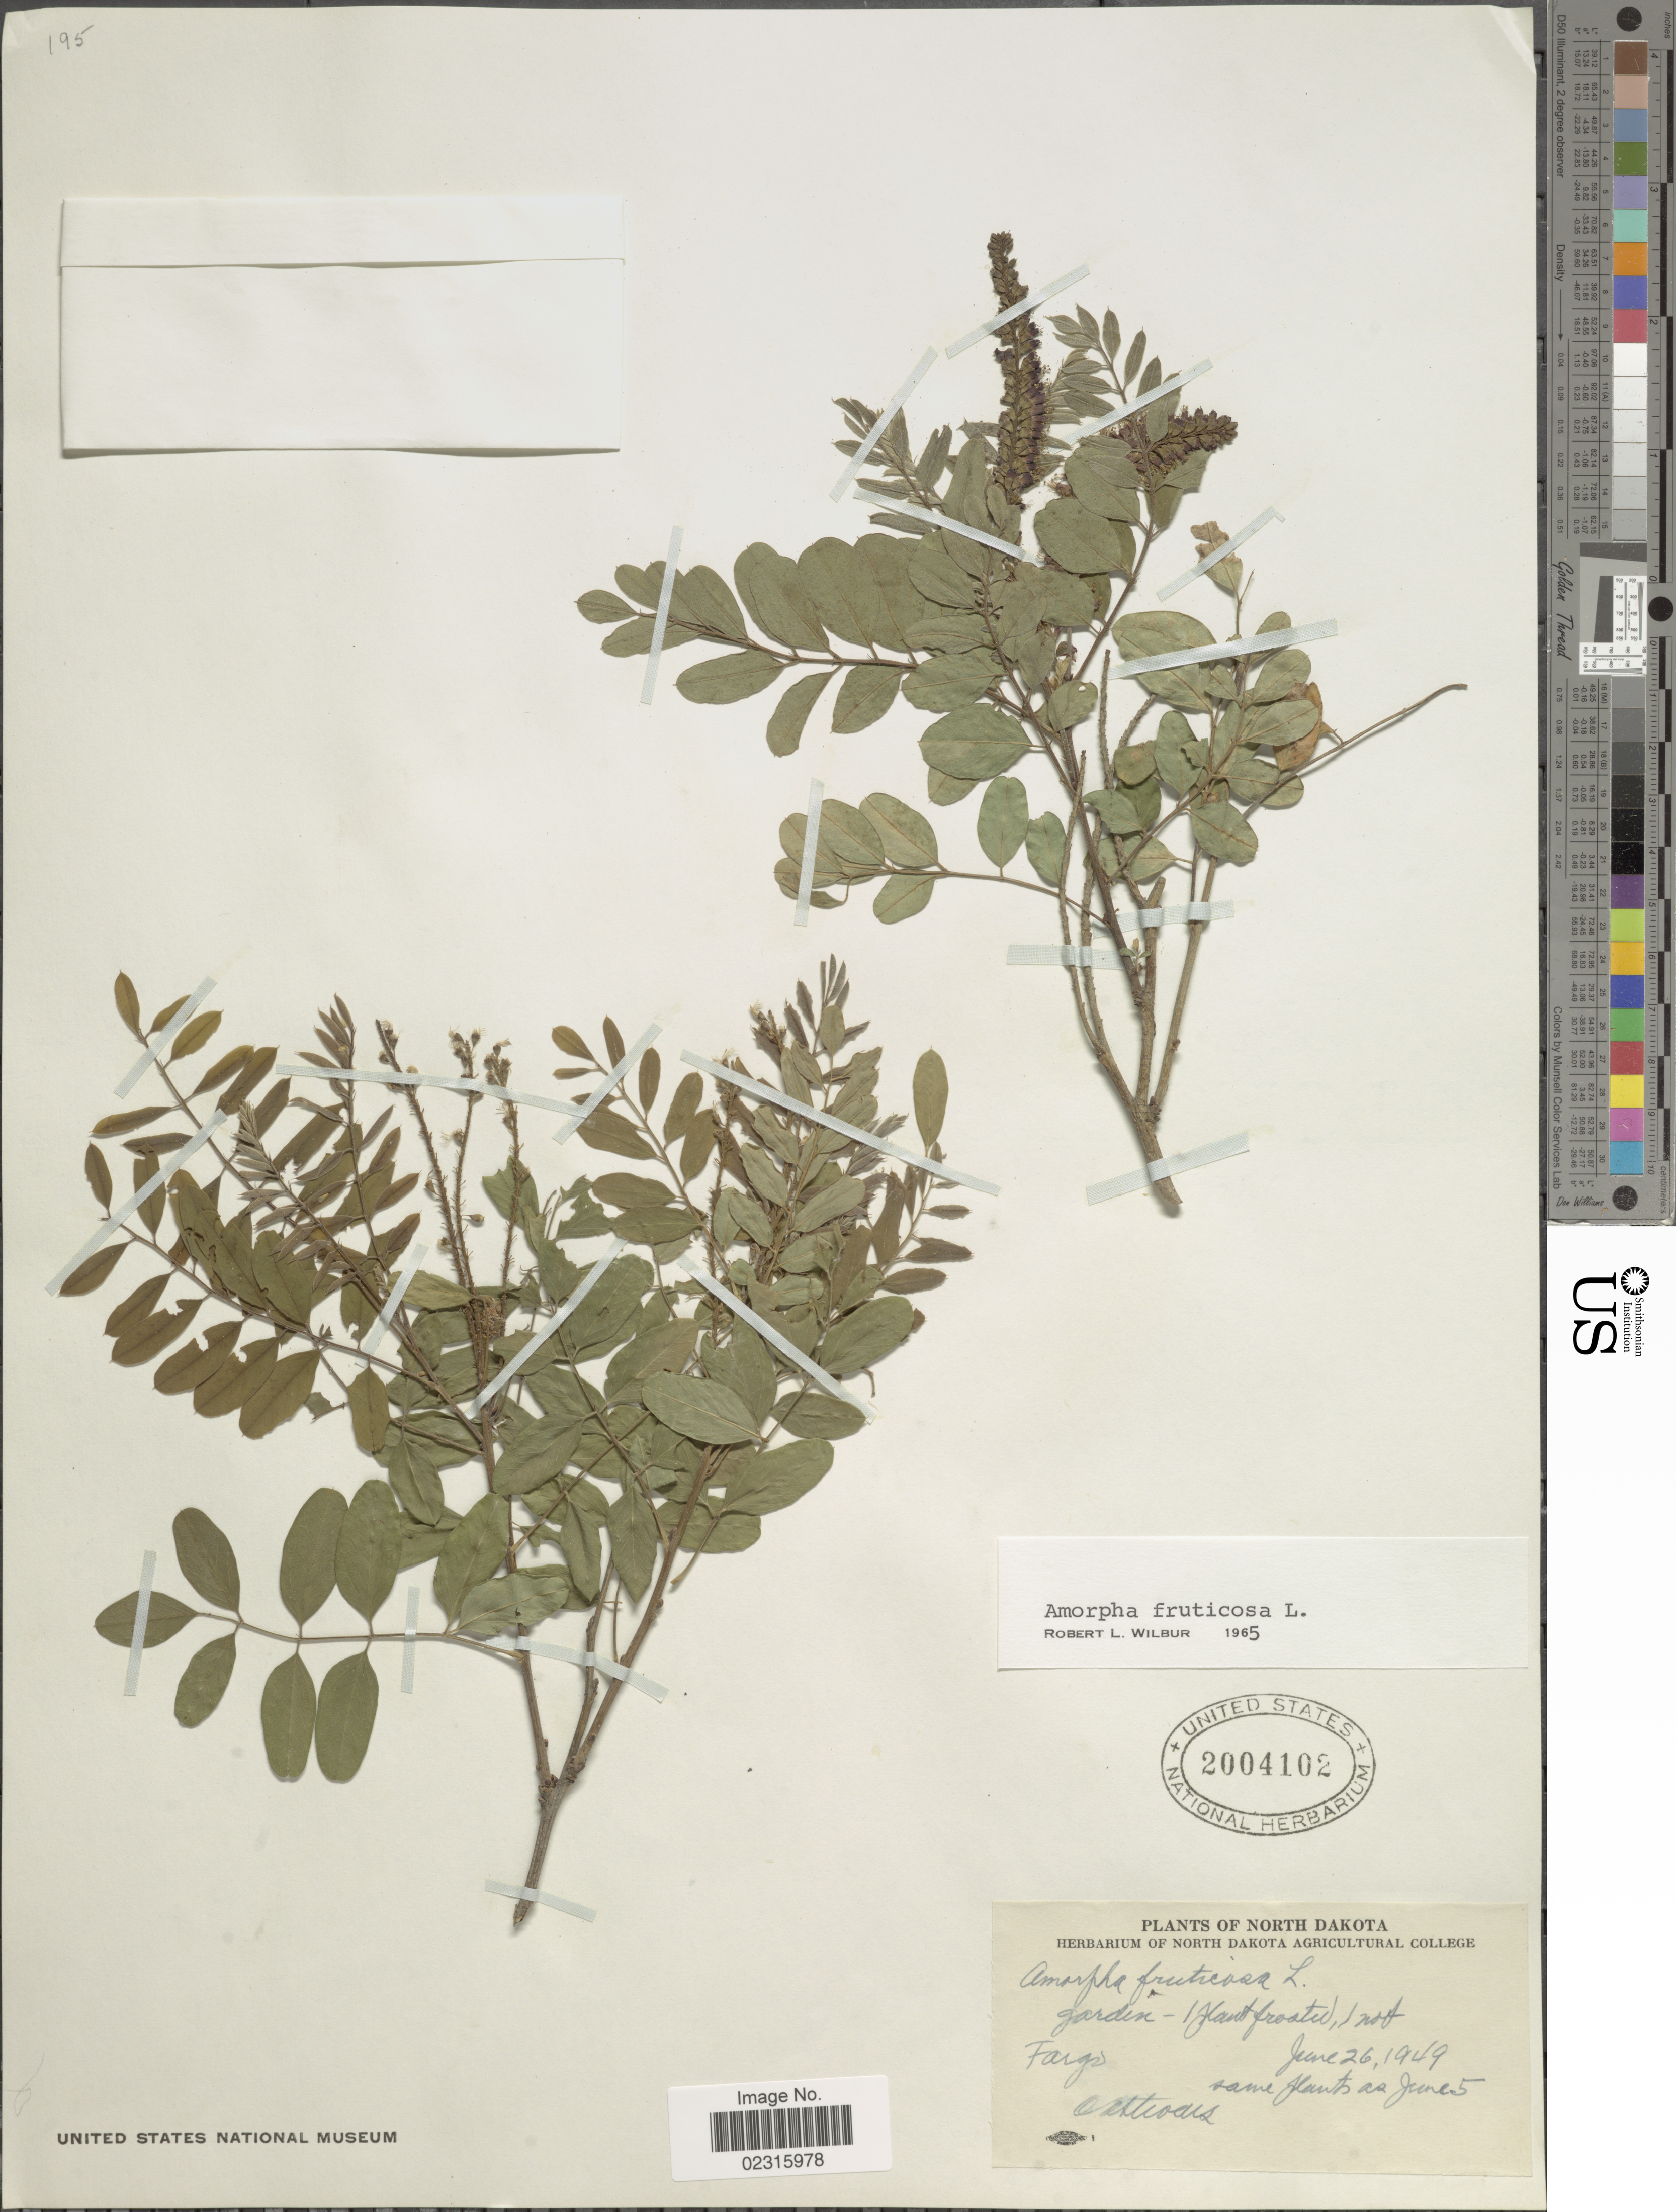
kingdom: Plantae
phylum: Tracheophyta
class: Magnoliopsida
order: Fabales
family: Fabaceae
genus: Amorpha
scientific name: Amorpha fruticosa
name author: L.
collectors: O. A. Stevens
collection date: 1949-06-26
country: United States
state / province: North Dakota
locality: Fargs, garden.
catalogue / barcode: US 2004102